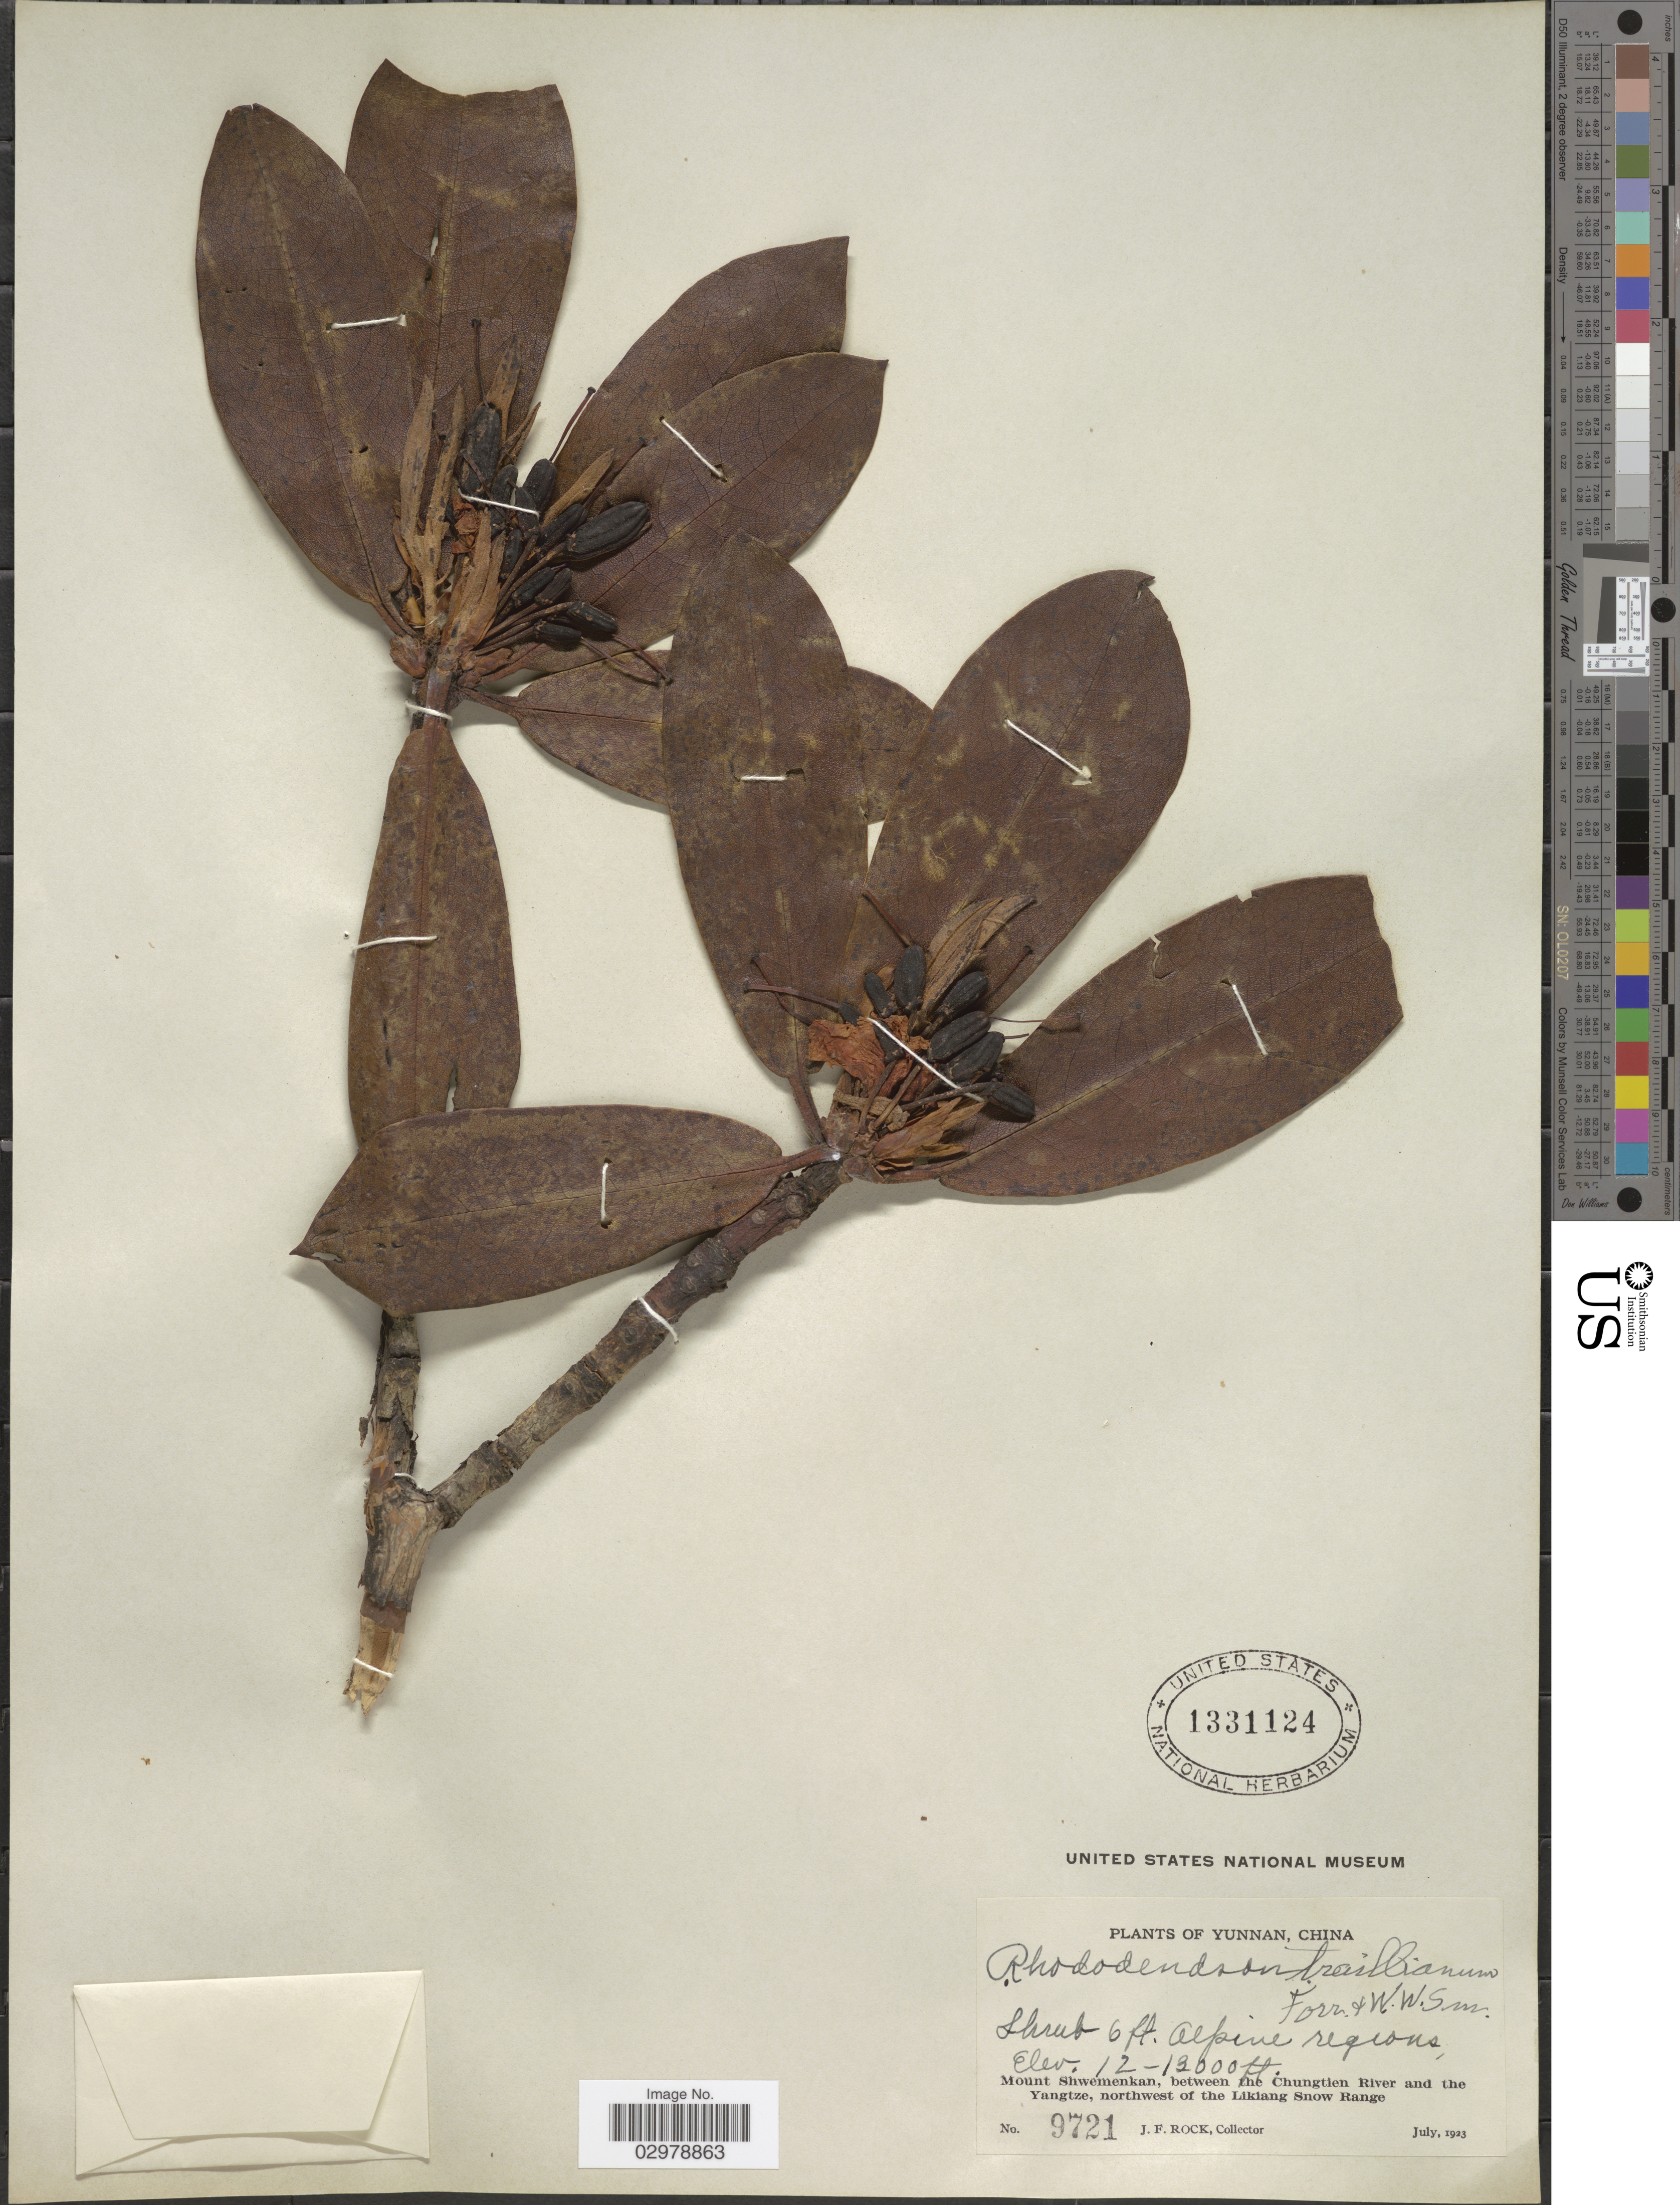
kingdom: Plantae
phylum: Tracheophyta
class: Magnoliopsida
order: Ericales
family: Ericaceae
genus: Rhododendron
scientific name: Rhododendron traillianum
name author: Forrest & W.W. Sm.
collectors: J. Rock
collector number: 9721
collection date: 1923-07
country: China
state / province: Yunnan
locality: Alpine regions. Mount Shwemenkan, between the Chungtien River and the Yangtze, northwest of the Likiang Snow Range.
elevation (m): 3658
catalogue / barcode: US 1331124